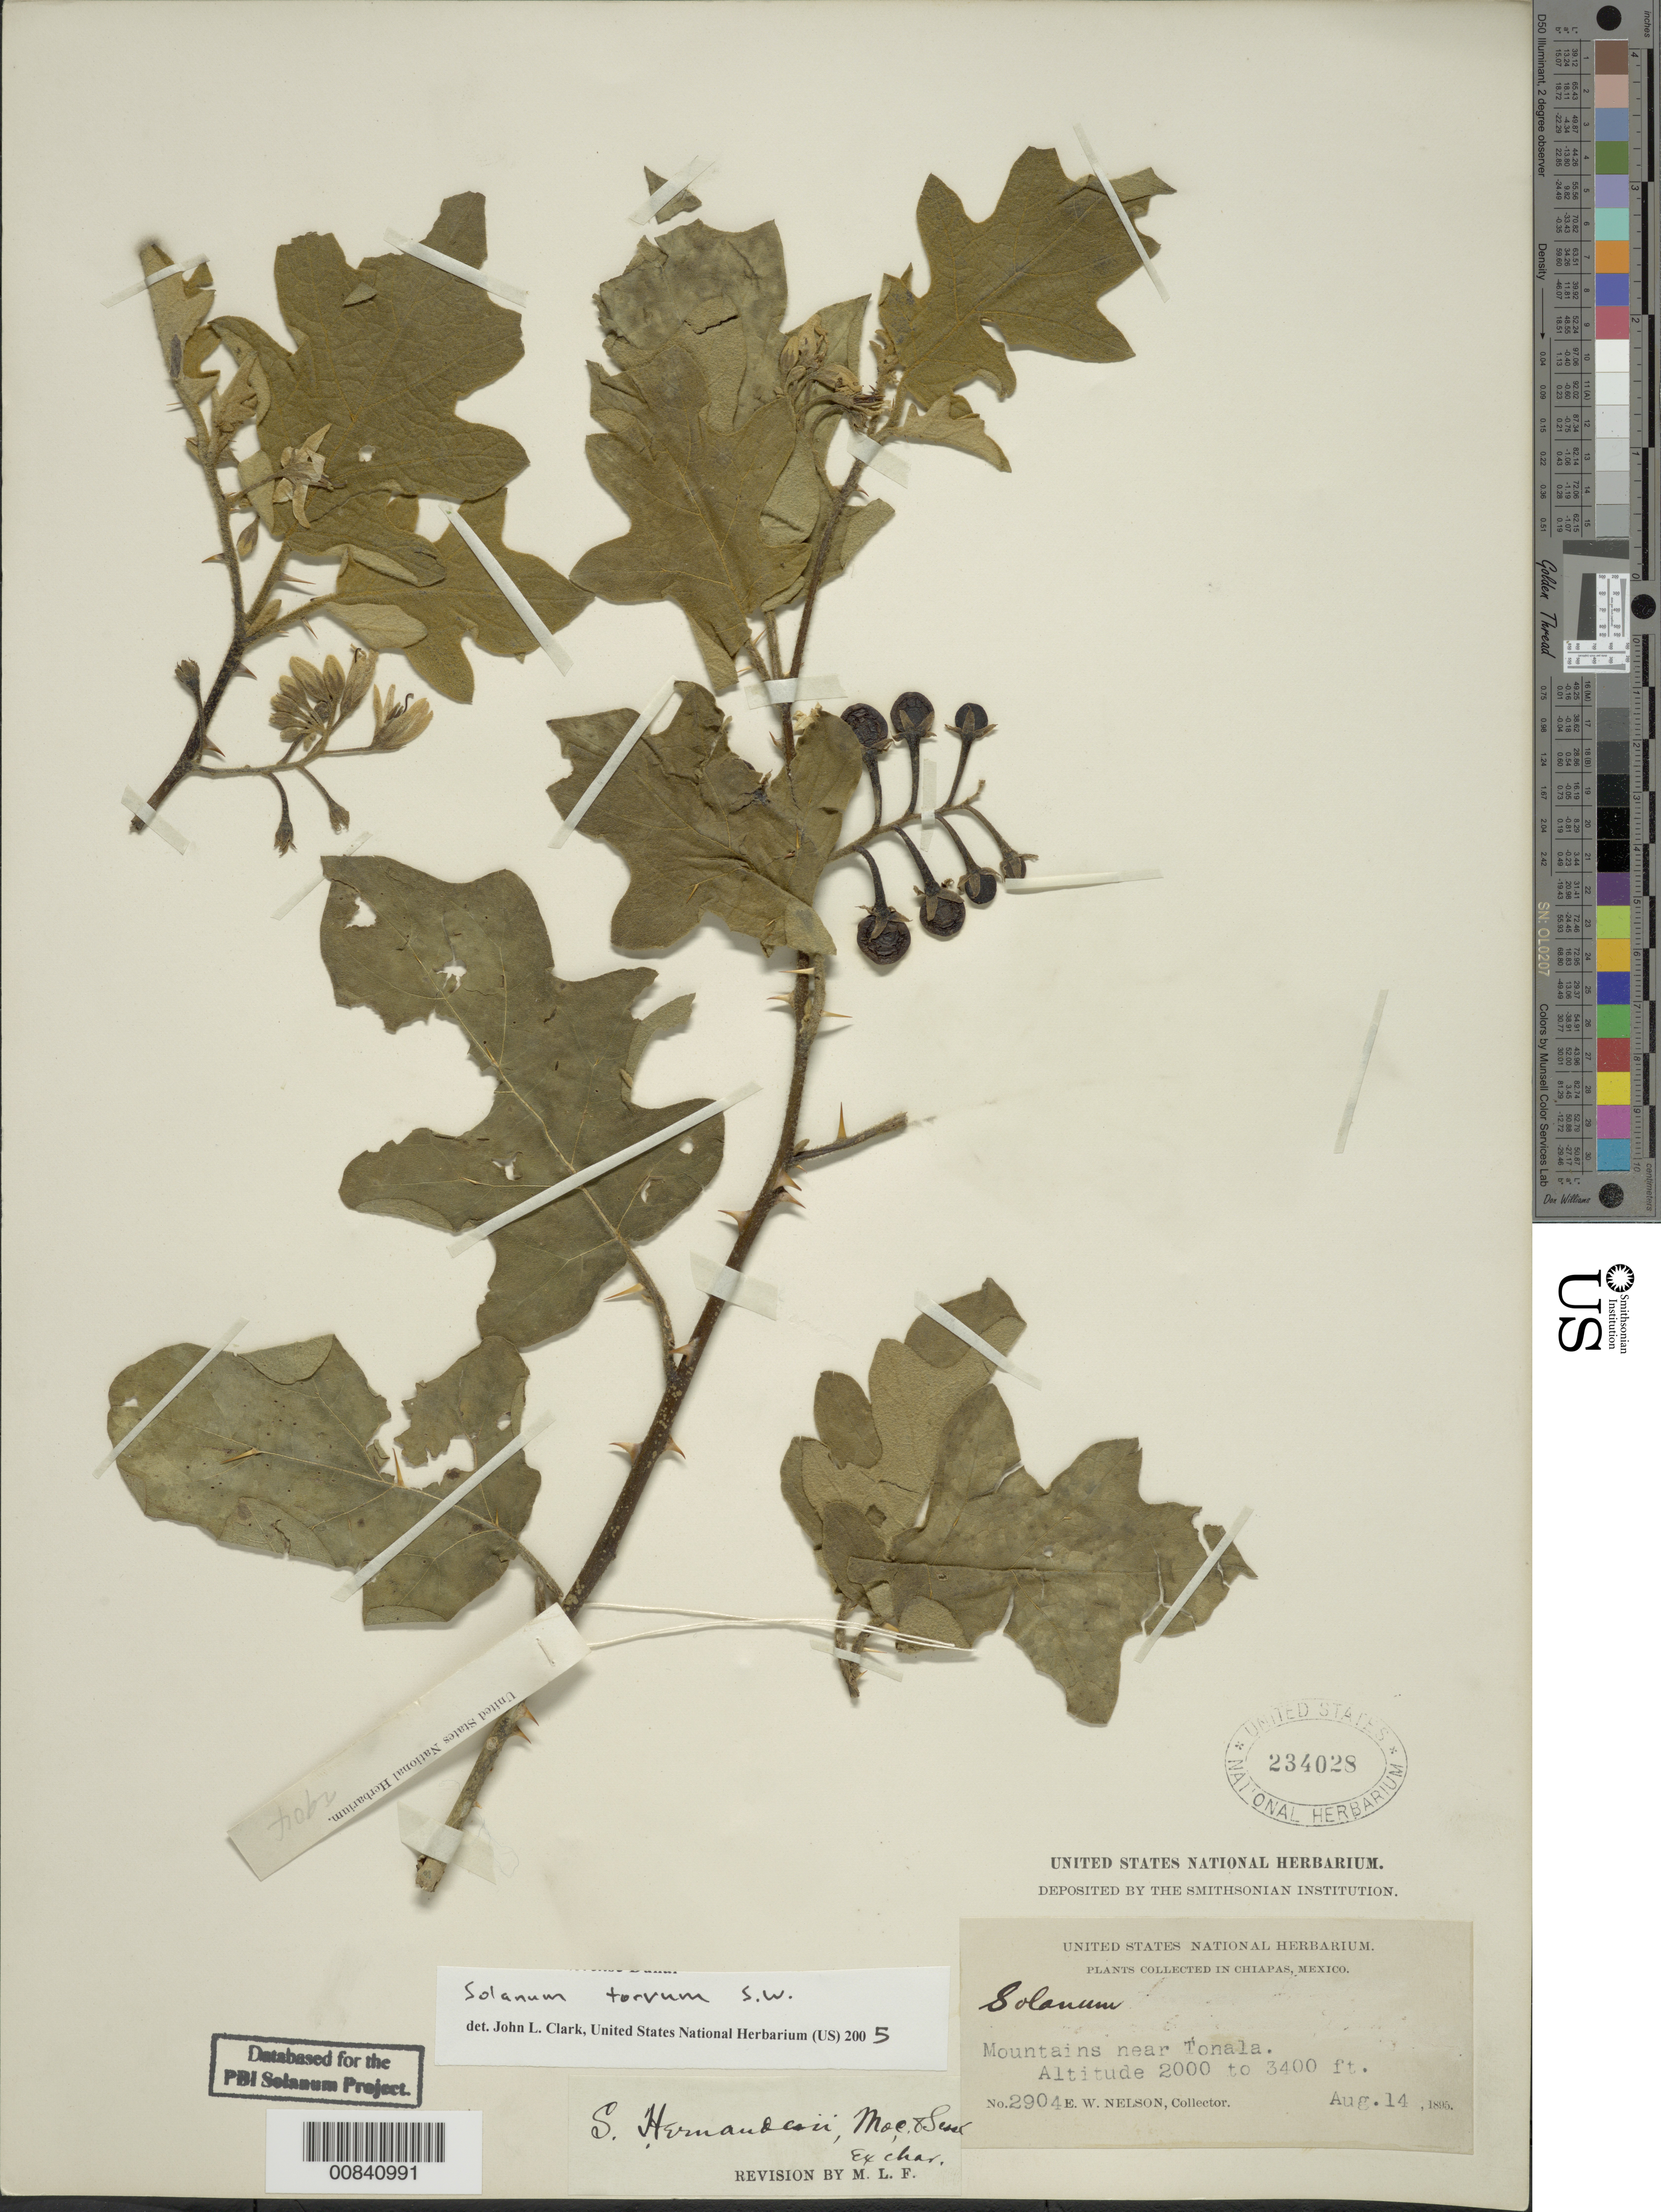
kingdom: Plantae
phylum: Tracheophyta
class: Magnoliopsida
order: Solanales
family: Solanaceae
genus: Solanum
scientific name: Solanum torvum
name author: Sw.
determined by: Nee, Michael H.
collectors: E. W. Nelson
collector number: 2904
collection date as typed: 14 Aug 1895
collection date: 1895-08-14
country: Mexico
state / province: Chiapas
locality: Mountains near Tonala.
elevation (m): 2000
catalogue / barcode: US 234028